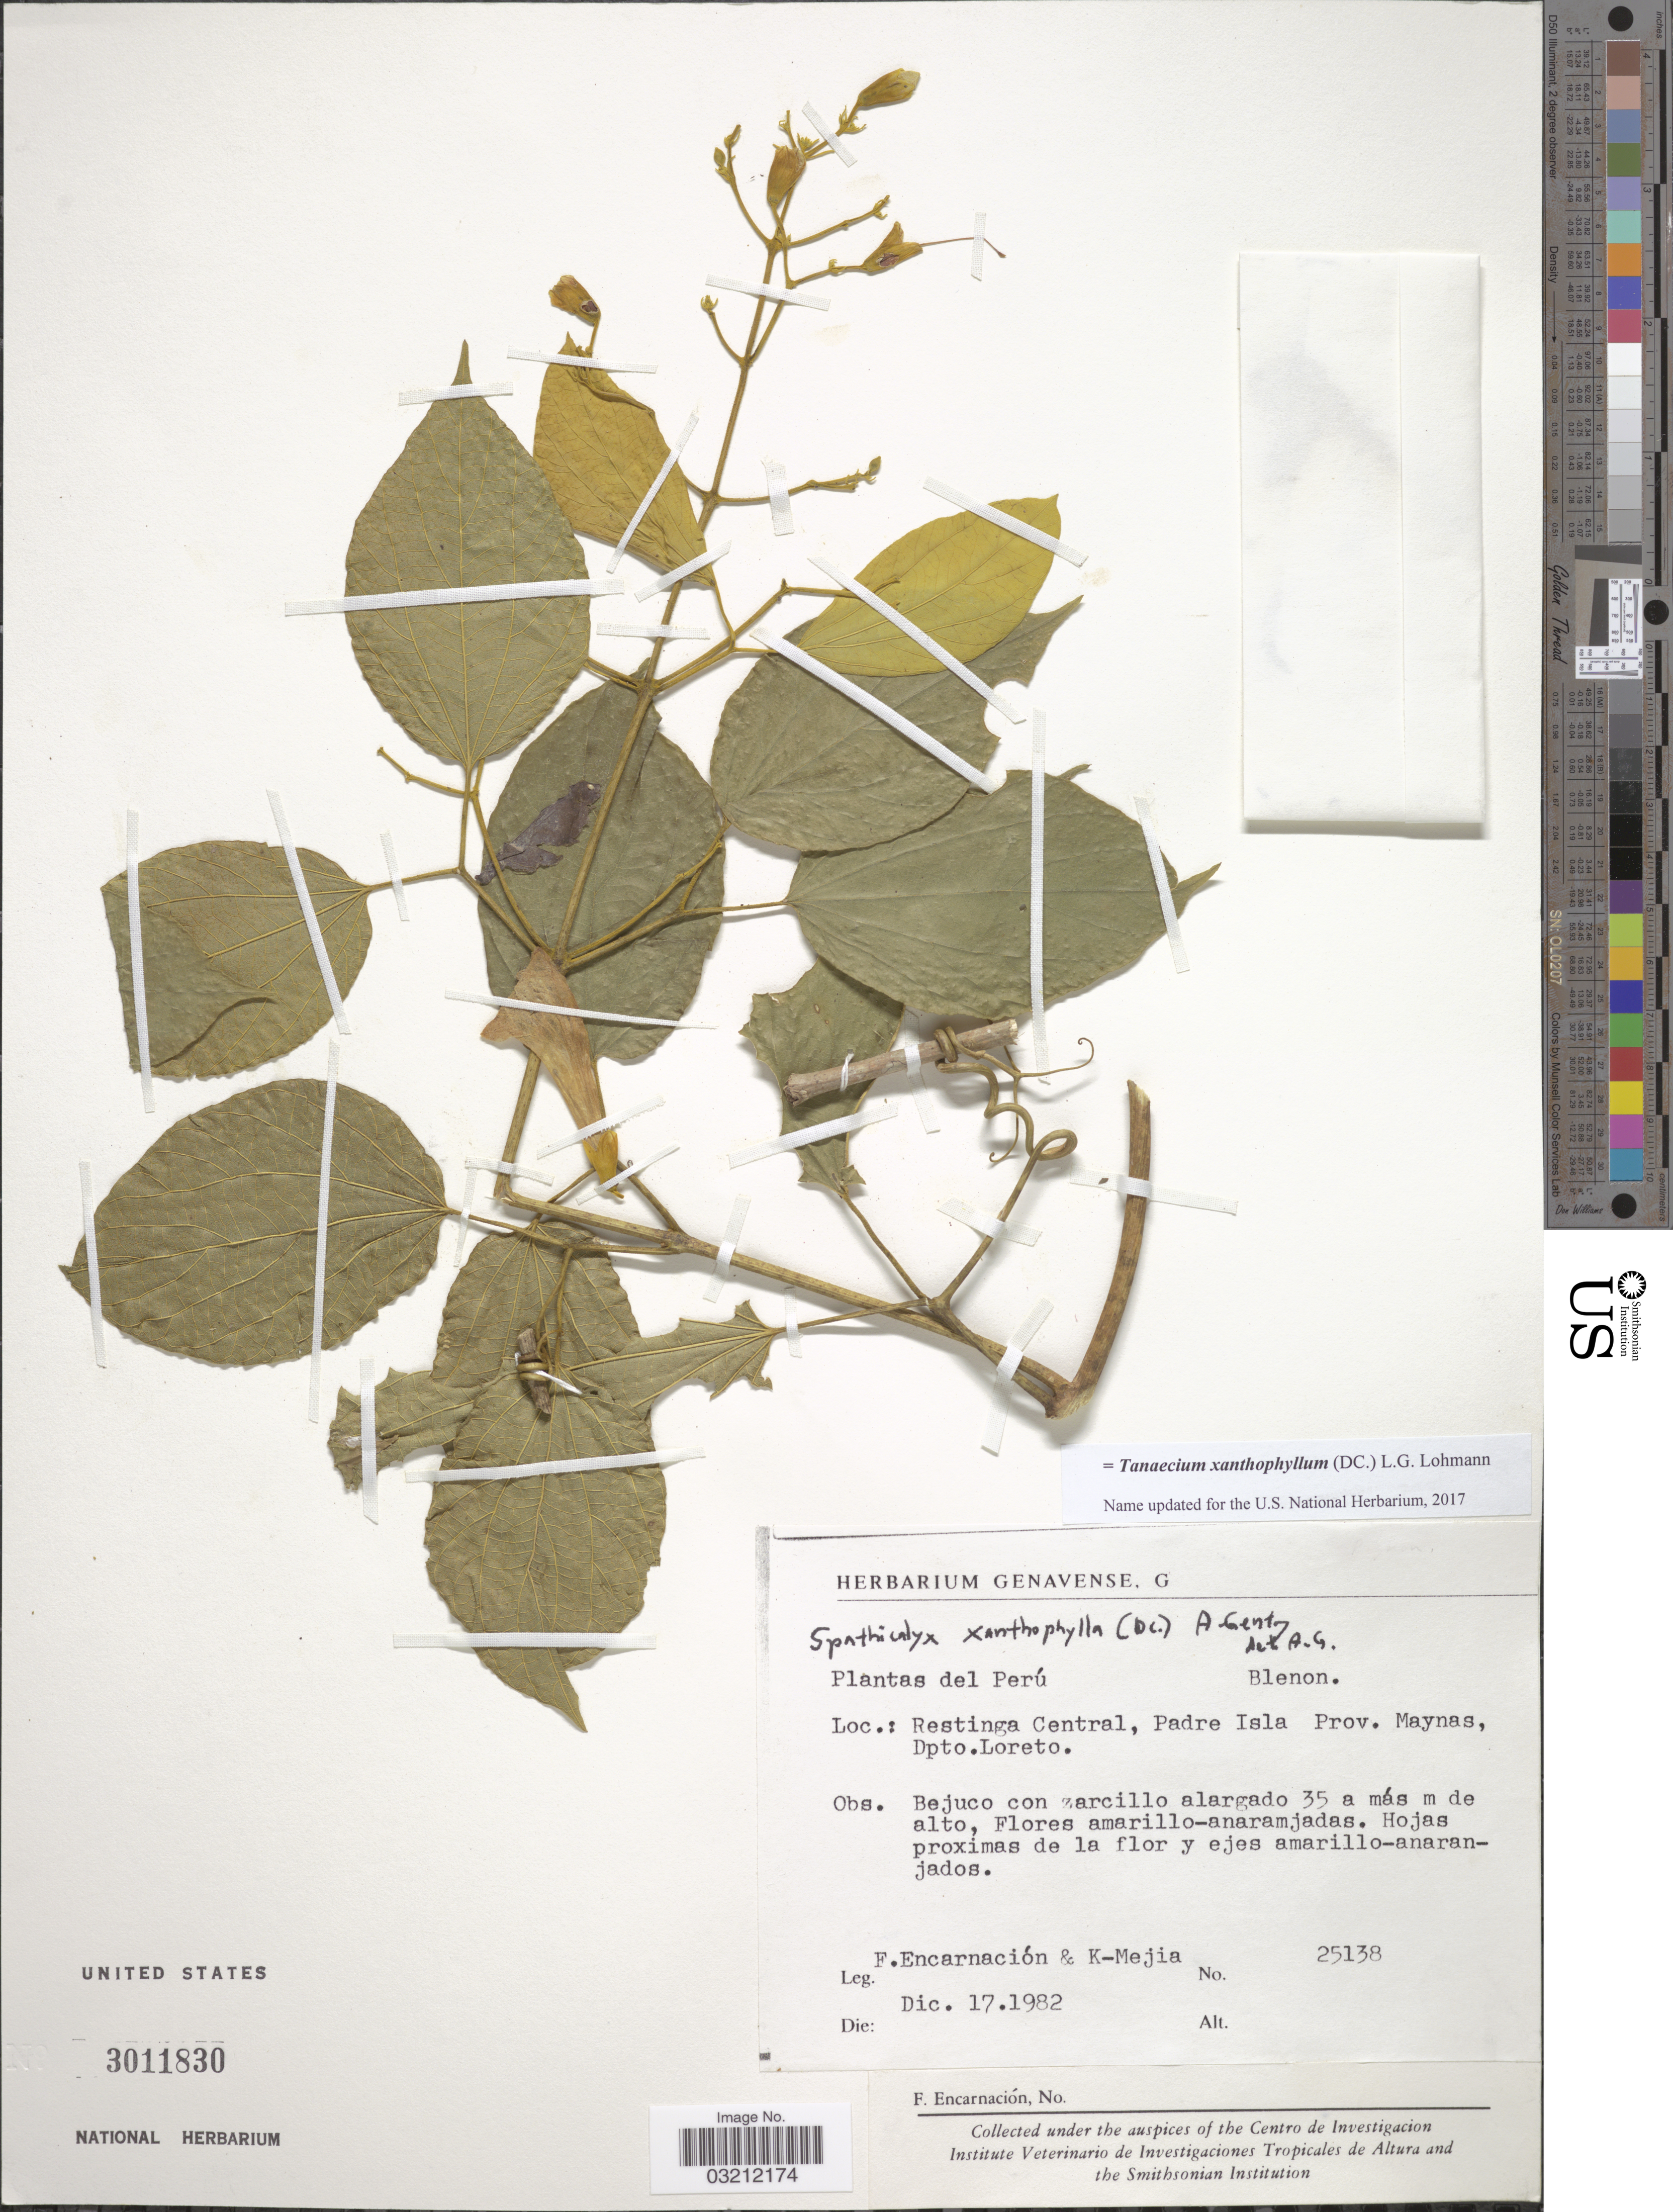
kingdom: Plantae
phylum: Tracheophyta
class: Magnoliopsida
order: Lamiales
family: Bignoniaceae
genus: Tanaecium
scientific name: Tanaecium xanthophyllum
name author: (DC.) L.G. Lohmann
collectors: F. Encarnación & K. Mejia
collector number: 25138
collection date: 1982-12-17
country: Peru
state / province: Loreto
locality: Restinga Central, Padre Isla Prov. Maynas, Dpto. Loreto.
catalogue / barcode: US 3011830